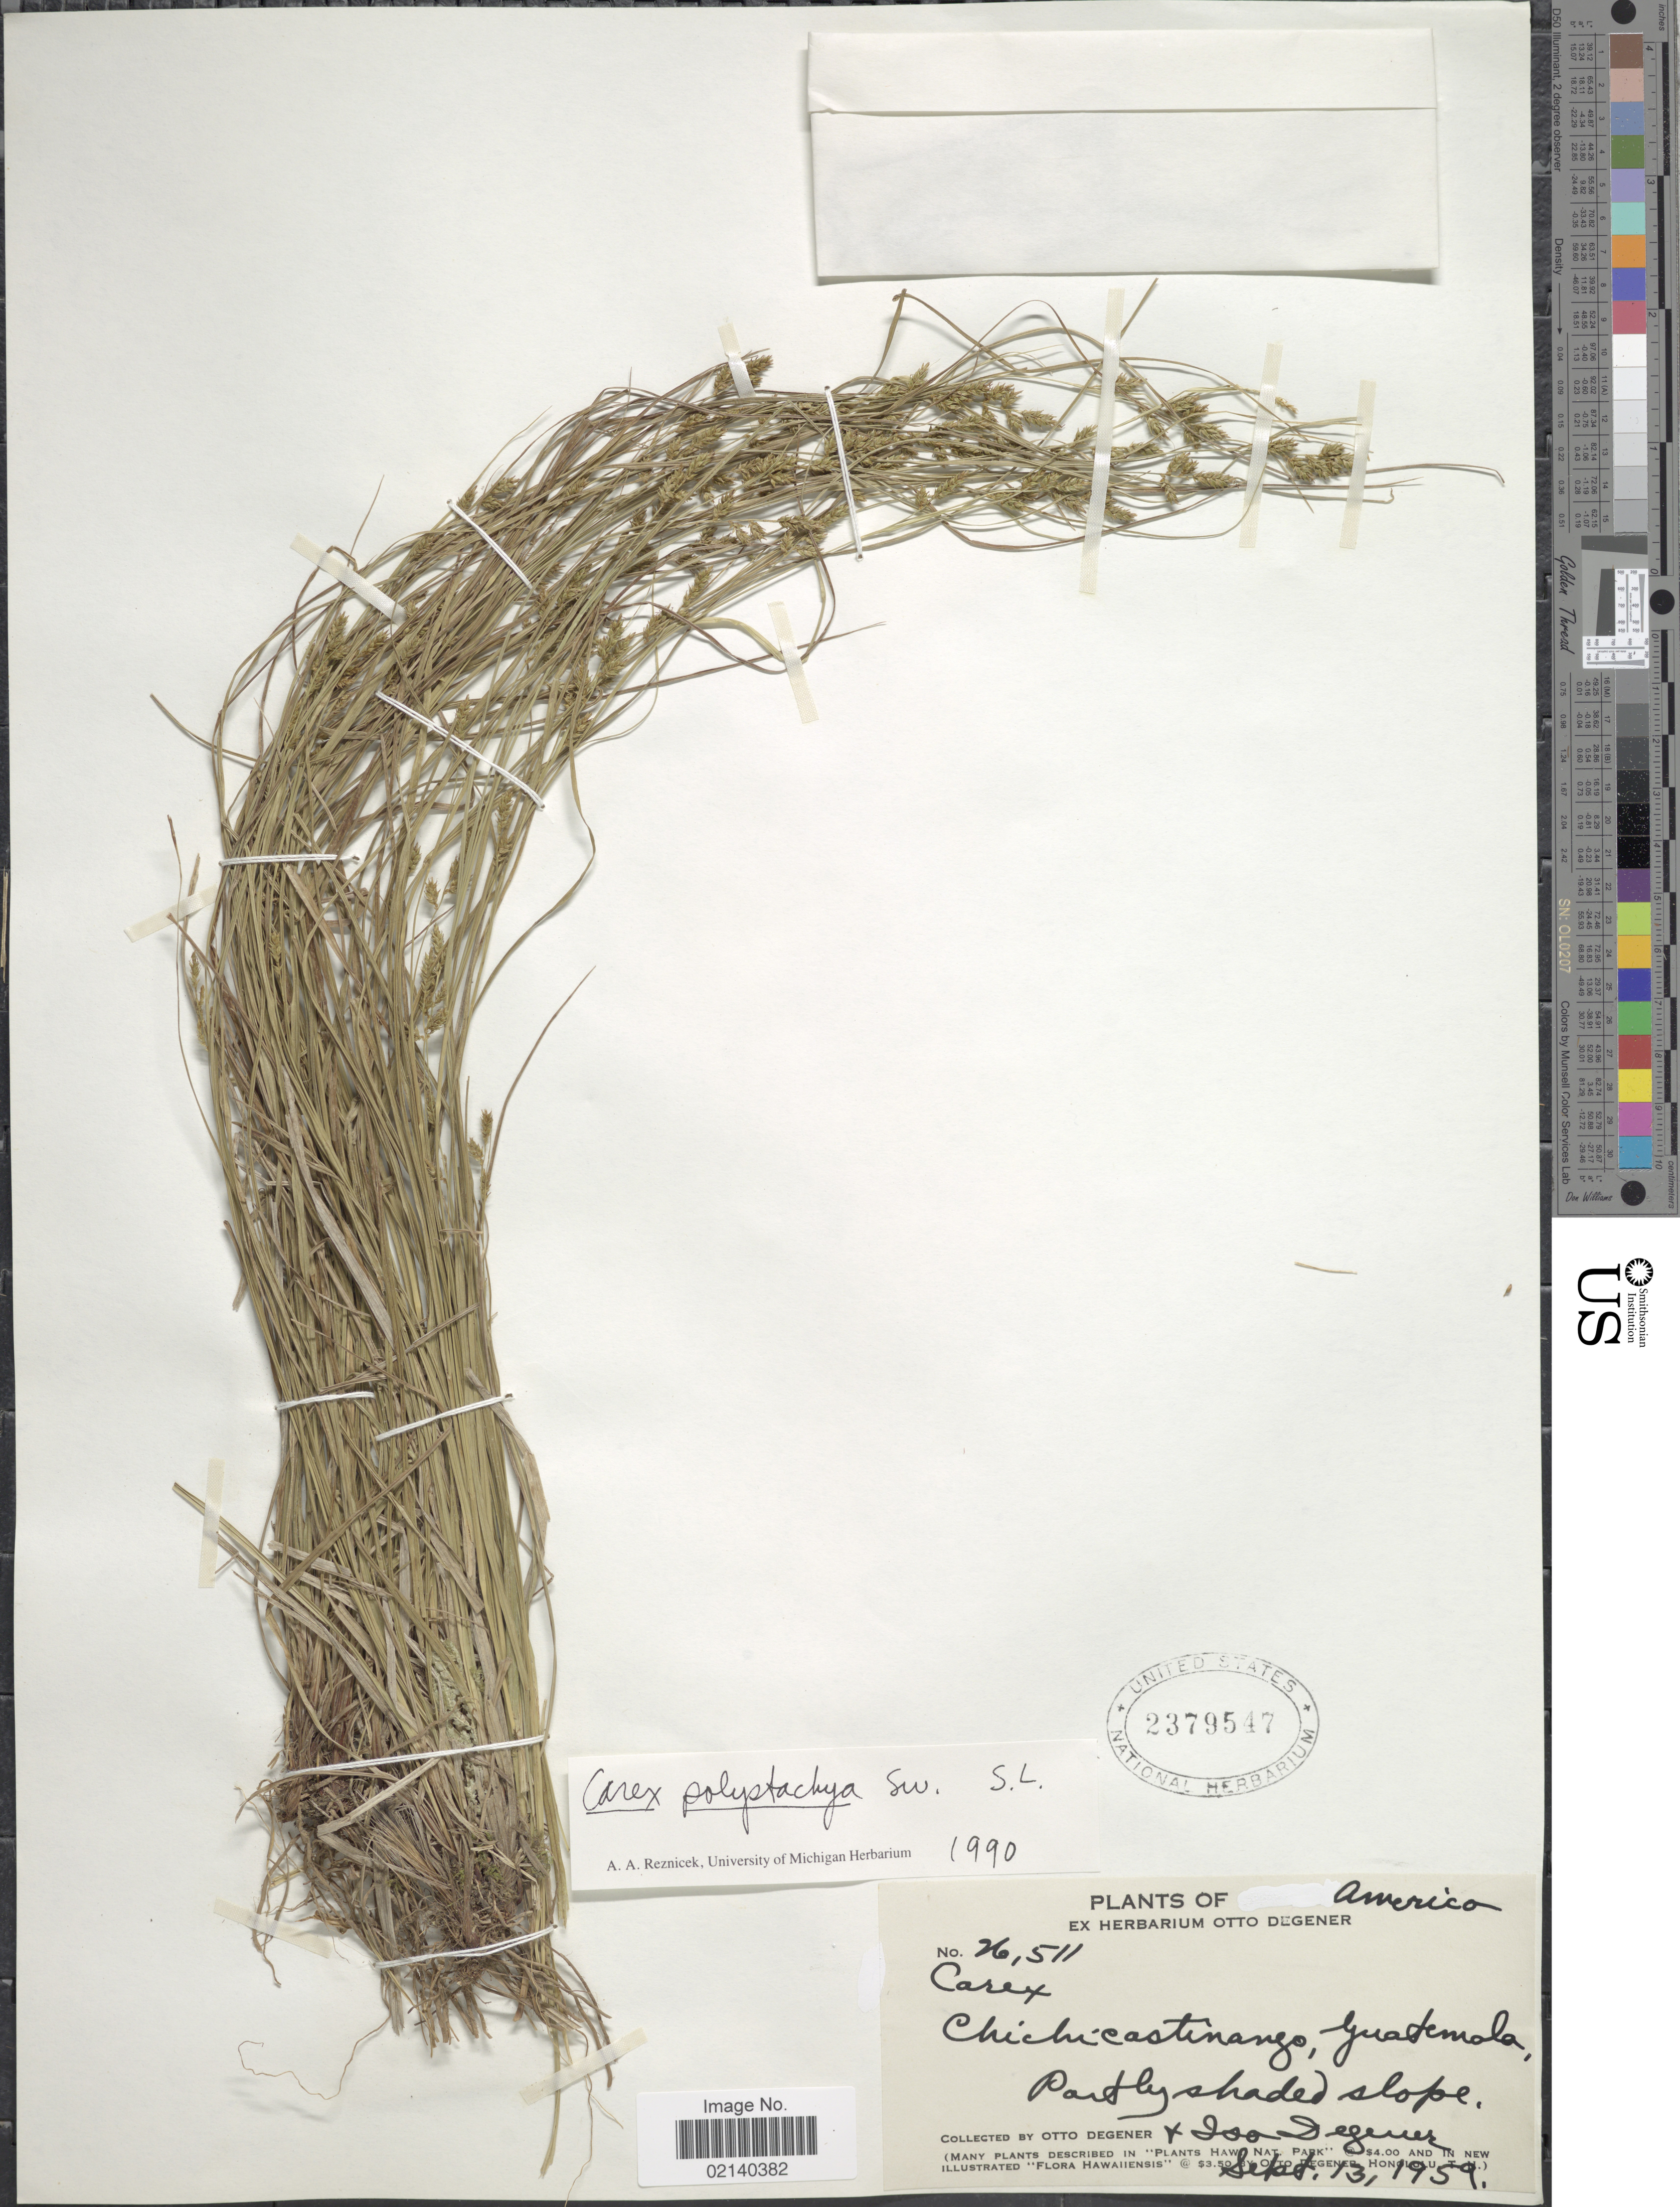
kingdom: Plantae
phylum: Tracheophyta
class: Liliopsida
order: Poales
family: Cyperaceae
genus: Carex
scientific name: Carex polystachya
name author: Sw. ex Wahlenb.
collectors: O. Degener & I. Degener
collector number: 26511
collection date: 1959-09-13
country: Guatemala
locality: Chichicastinango, Partly shaded slope.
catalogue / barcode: US 2379547